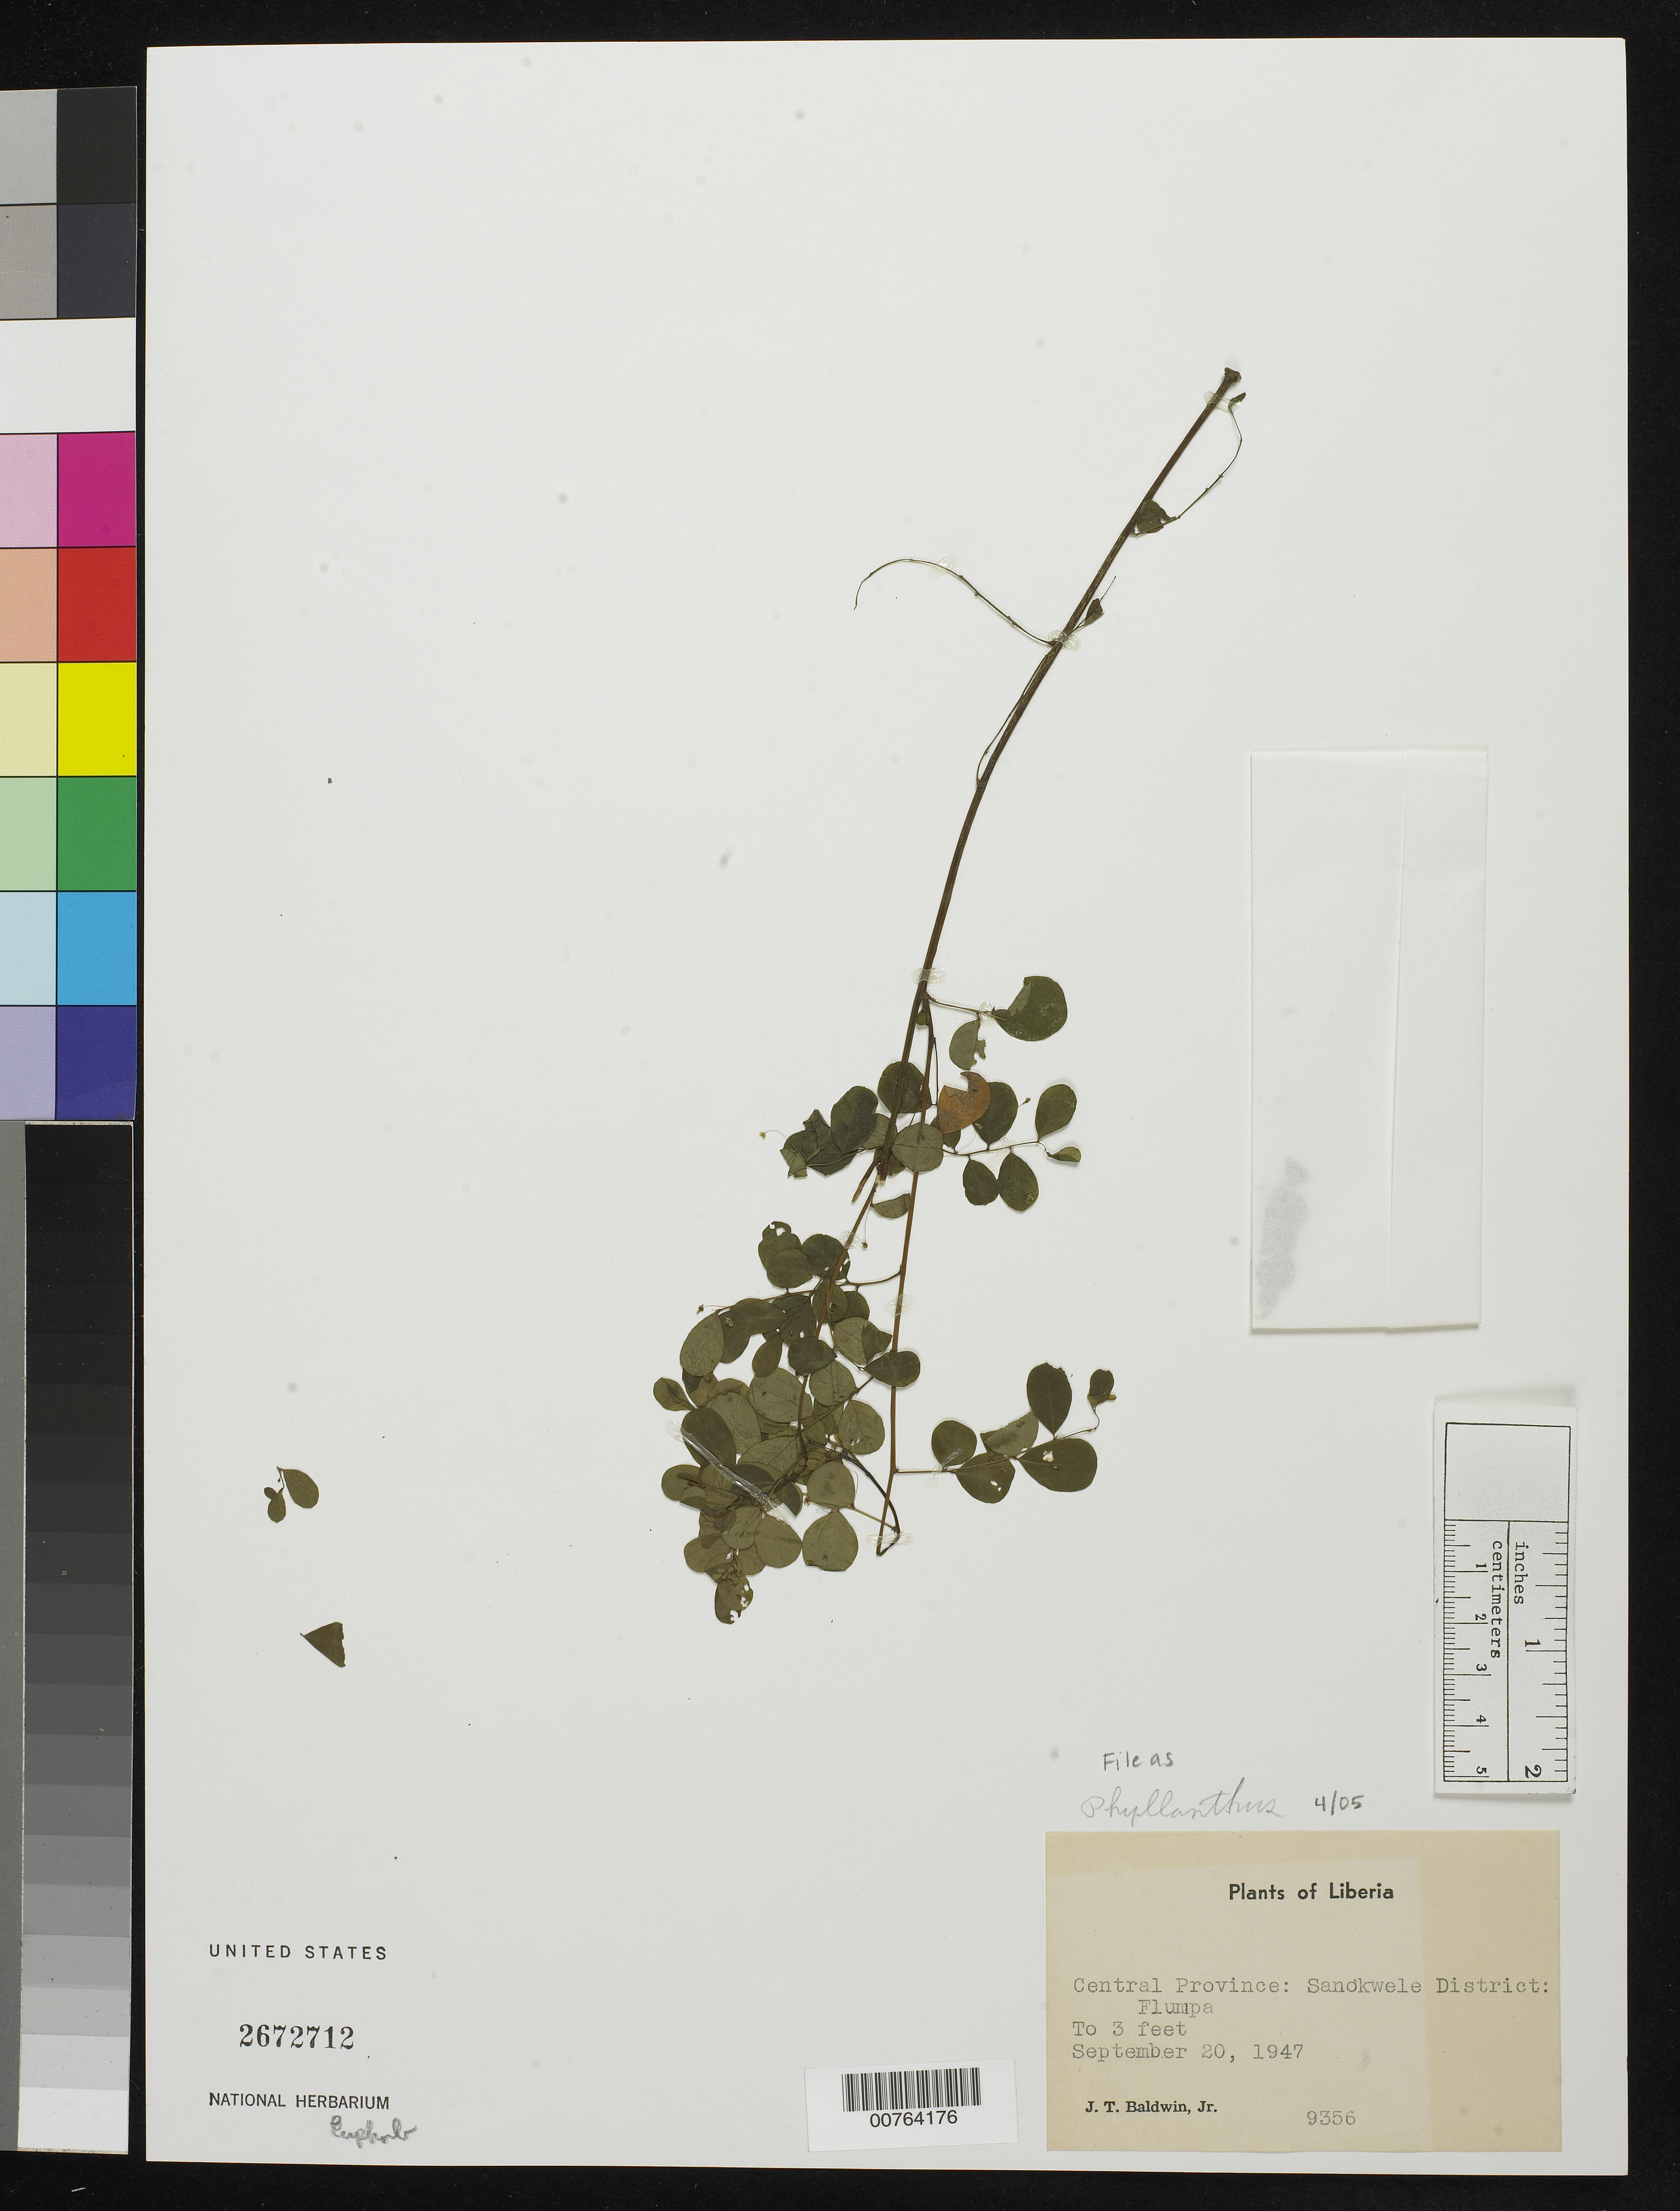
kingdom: Plantae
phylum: Tracheophyta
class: Magnoliopsida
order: Malpighiales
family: Phyllanthaceae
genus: Phyllanthus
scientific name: Phyllanthus sp.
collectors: J. T. Baldwin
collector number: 9356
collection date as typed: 20 Sep 1947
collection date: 1947-09-20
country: Liberia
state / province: Nimba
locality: Central Province: Sanokwele District, Flumpa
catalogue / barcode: US 2672712